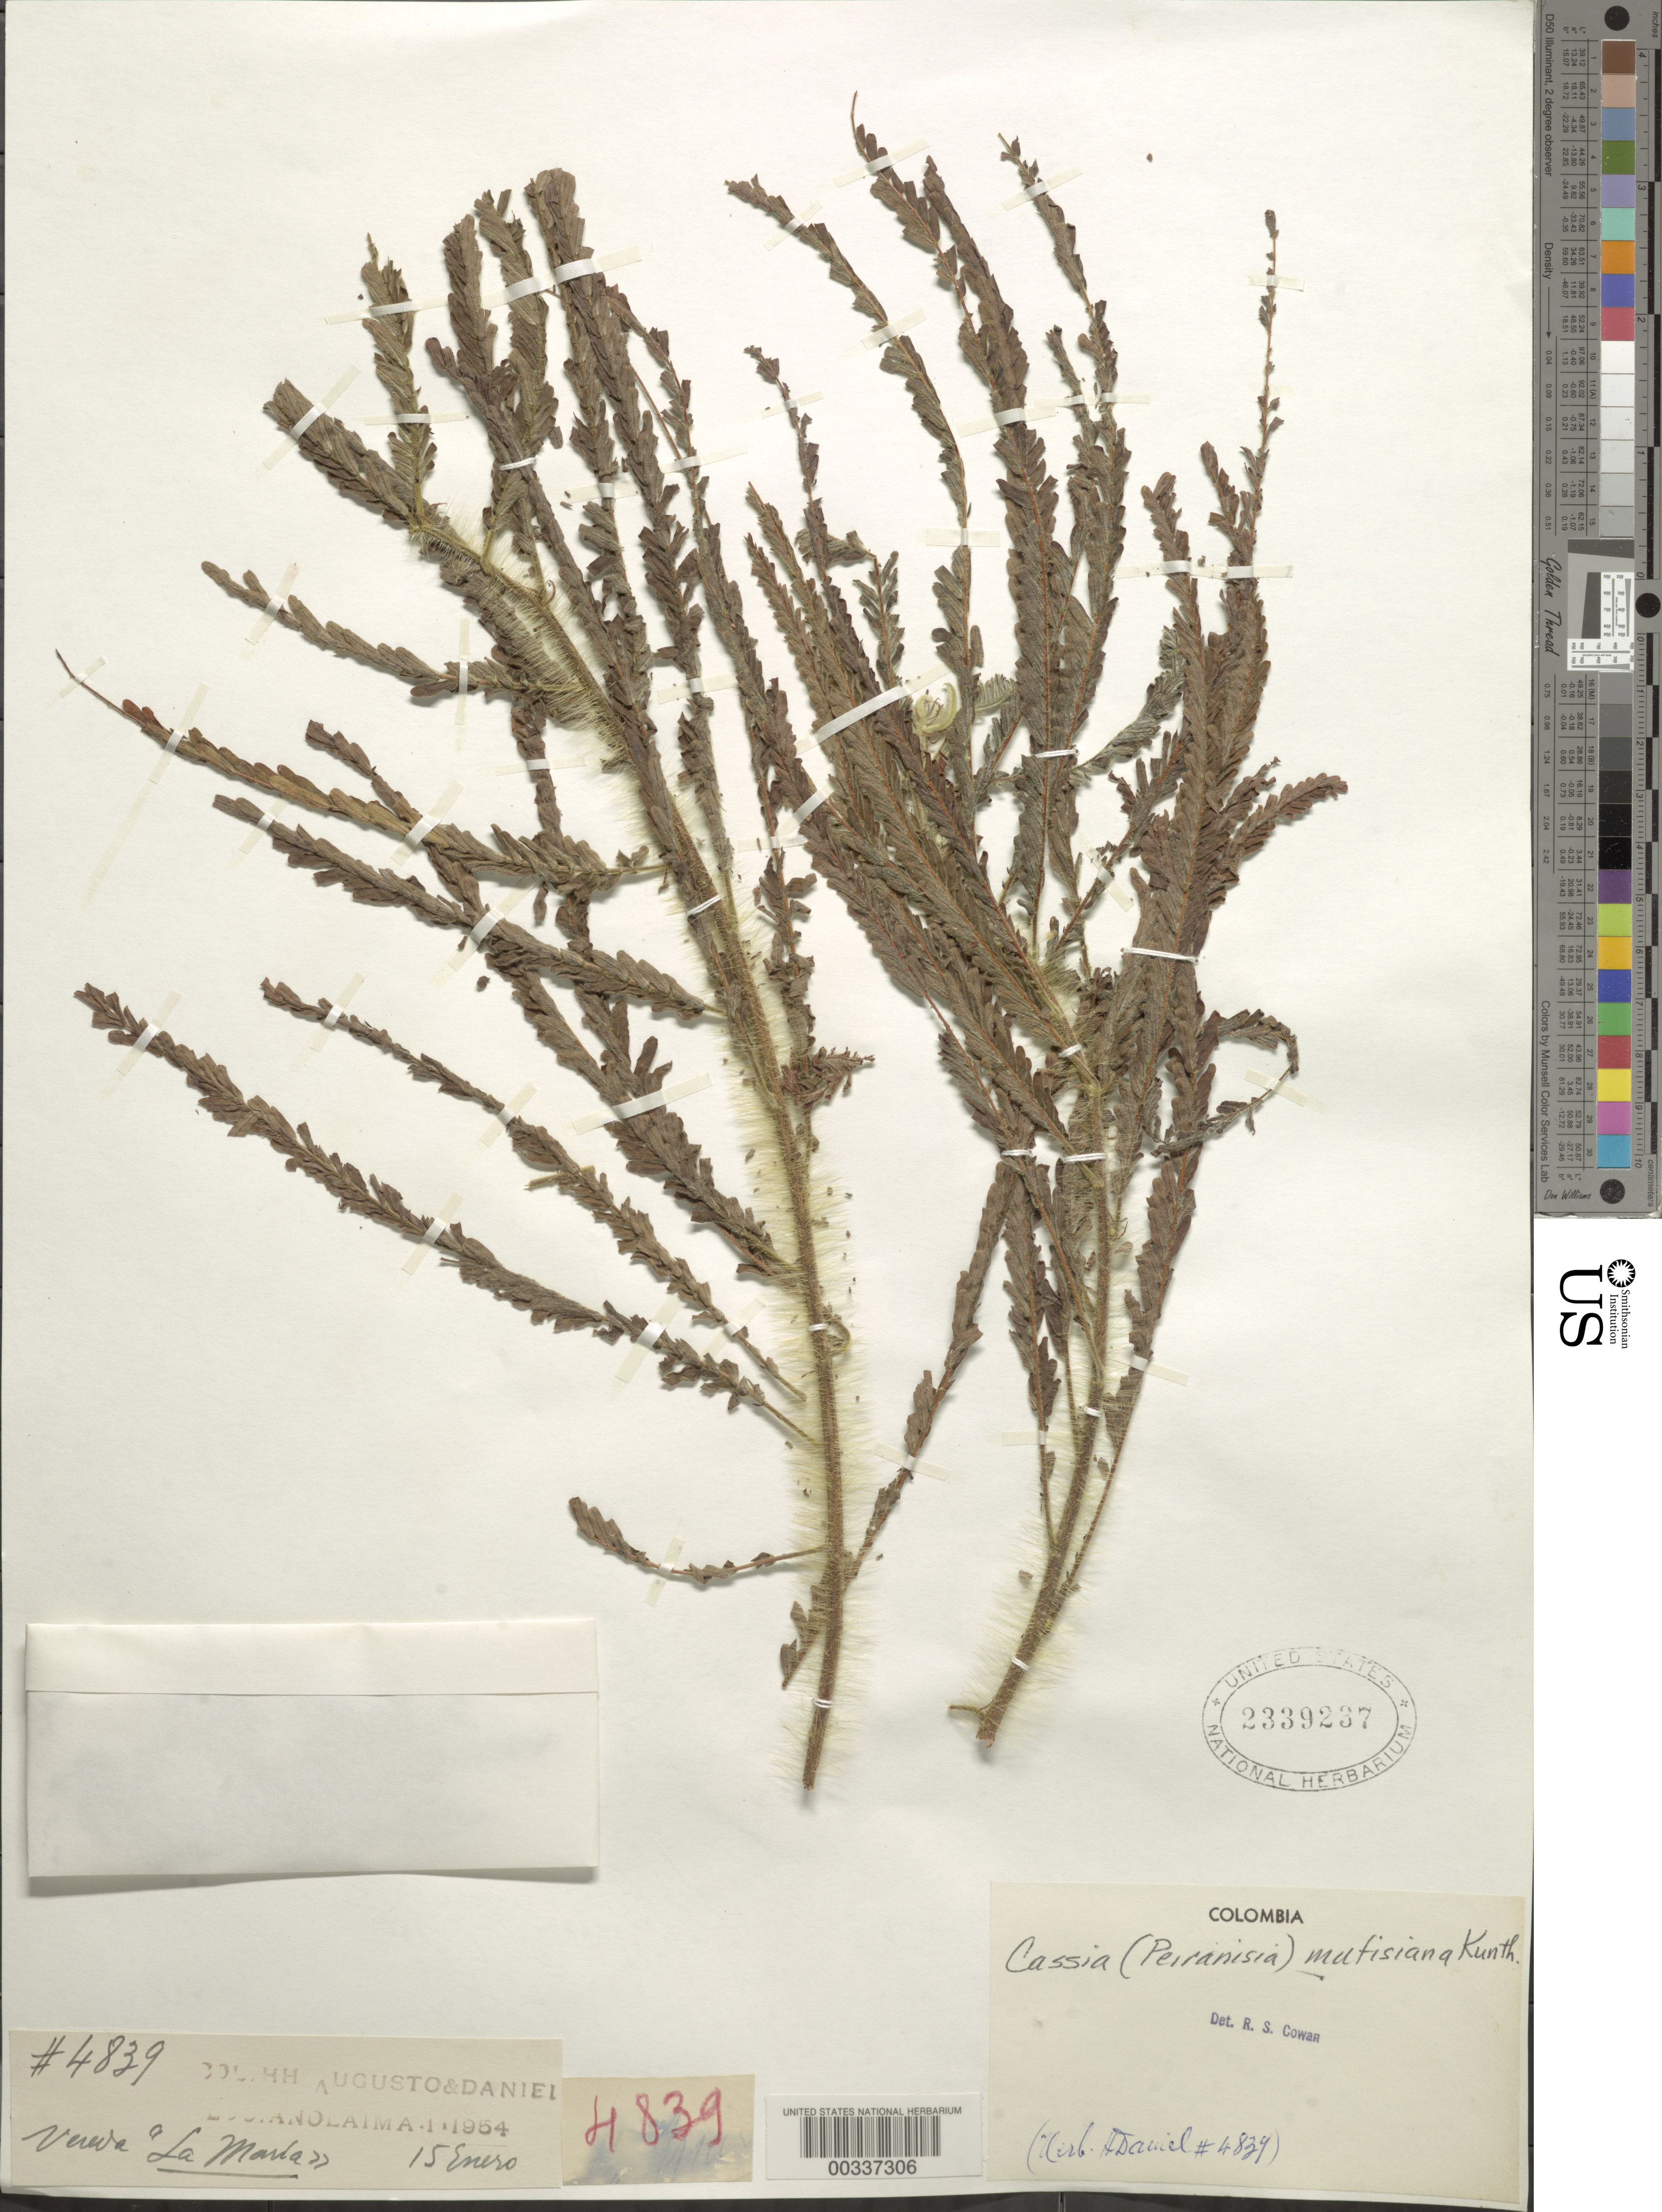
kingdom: Plantae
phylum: Tracheophyta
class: Magnoliopsida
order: Fabales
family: Fabaceae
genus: Senna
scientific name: Senna mutisiana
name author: (Kunth) H.S. Irwin & Barneby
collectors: B. Augusto & Bro. Daniel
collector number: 4829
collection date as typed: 15 Jan 1954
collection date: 1954-01-15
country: Colombia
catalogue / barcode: US 2339237